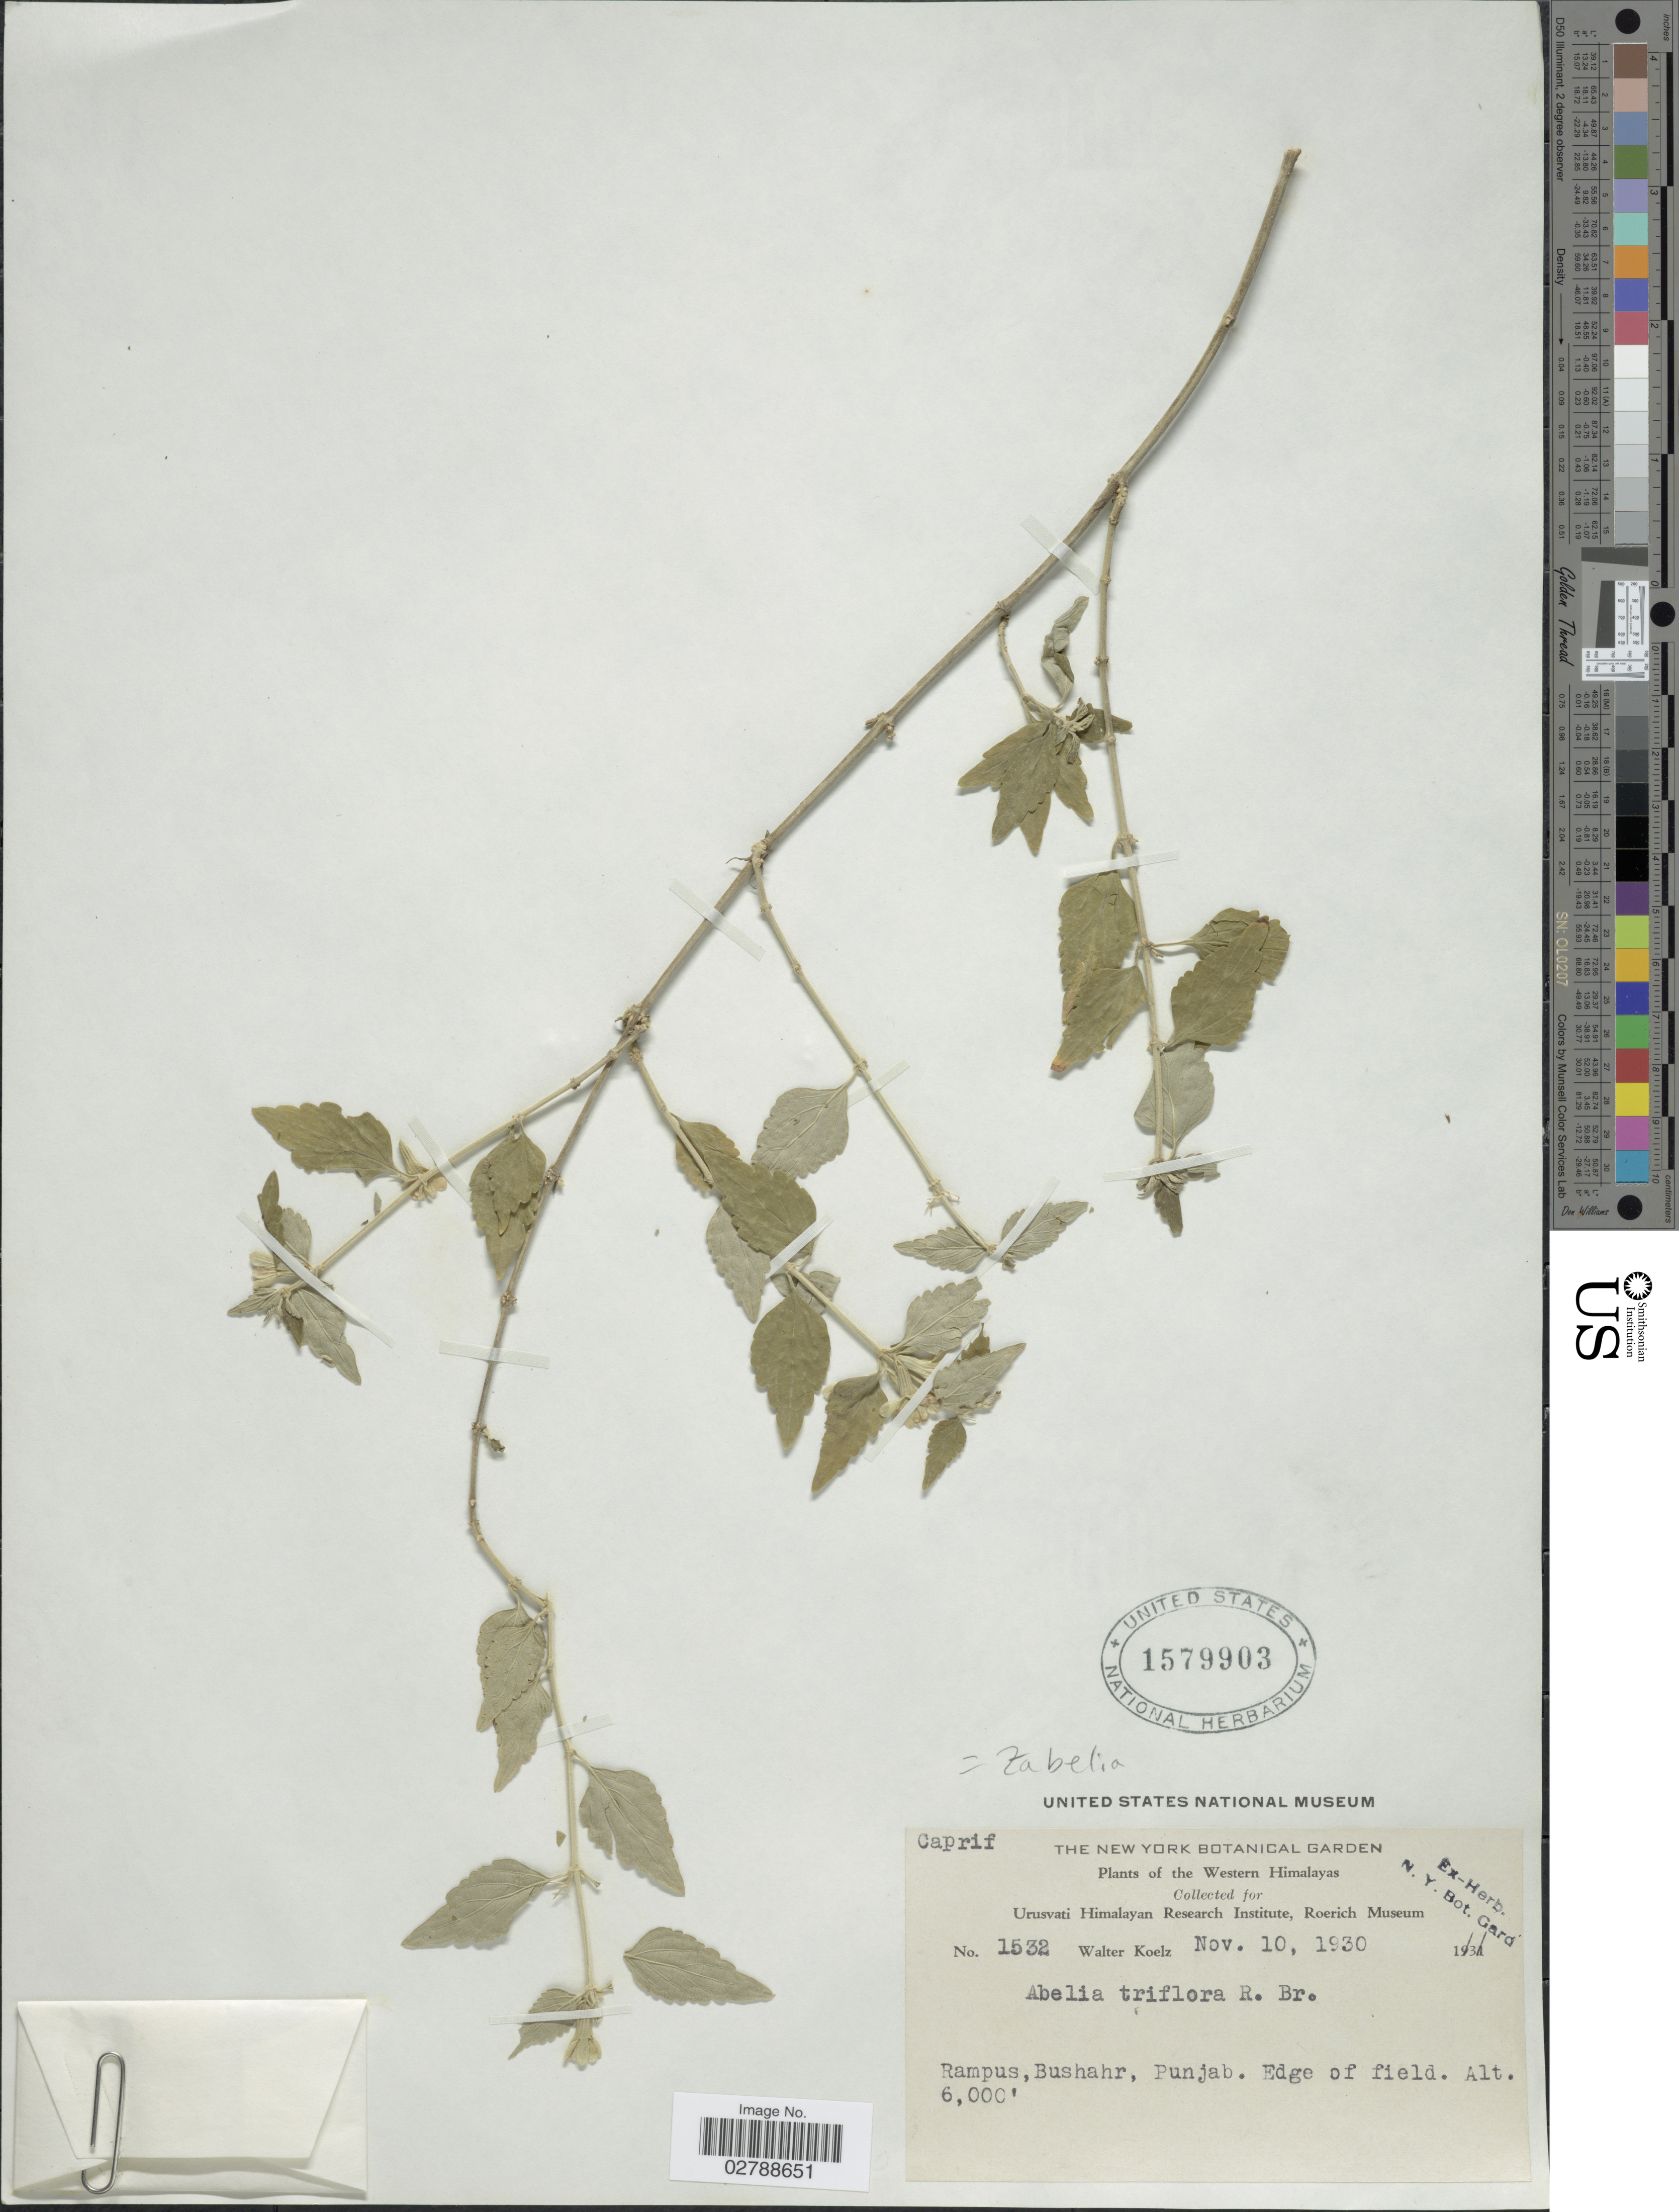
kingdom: Plantae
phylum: Tracheophyta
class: Magnoliopsida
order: Dipsacales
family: Caprifoliaceae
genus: Zabelia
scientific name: Zabelia triflora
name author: (R. Br. ex Wall.) Makino ex Hisauti & H. Hara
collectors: W. N. Koelz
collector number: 1532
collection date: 1930-11-10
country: India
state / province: Punjab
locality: Western Himalayas. Rampus, Bushahr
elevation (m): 1829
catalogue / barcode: US 1579903